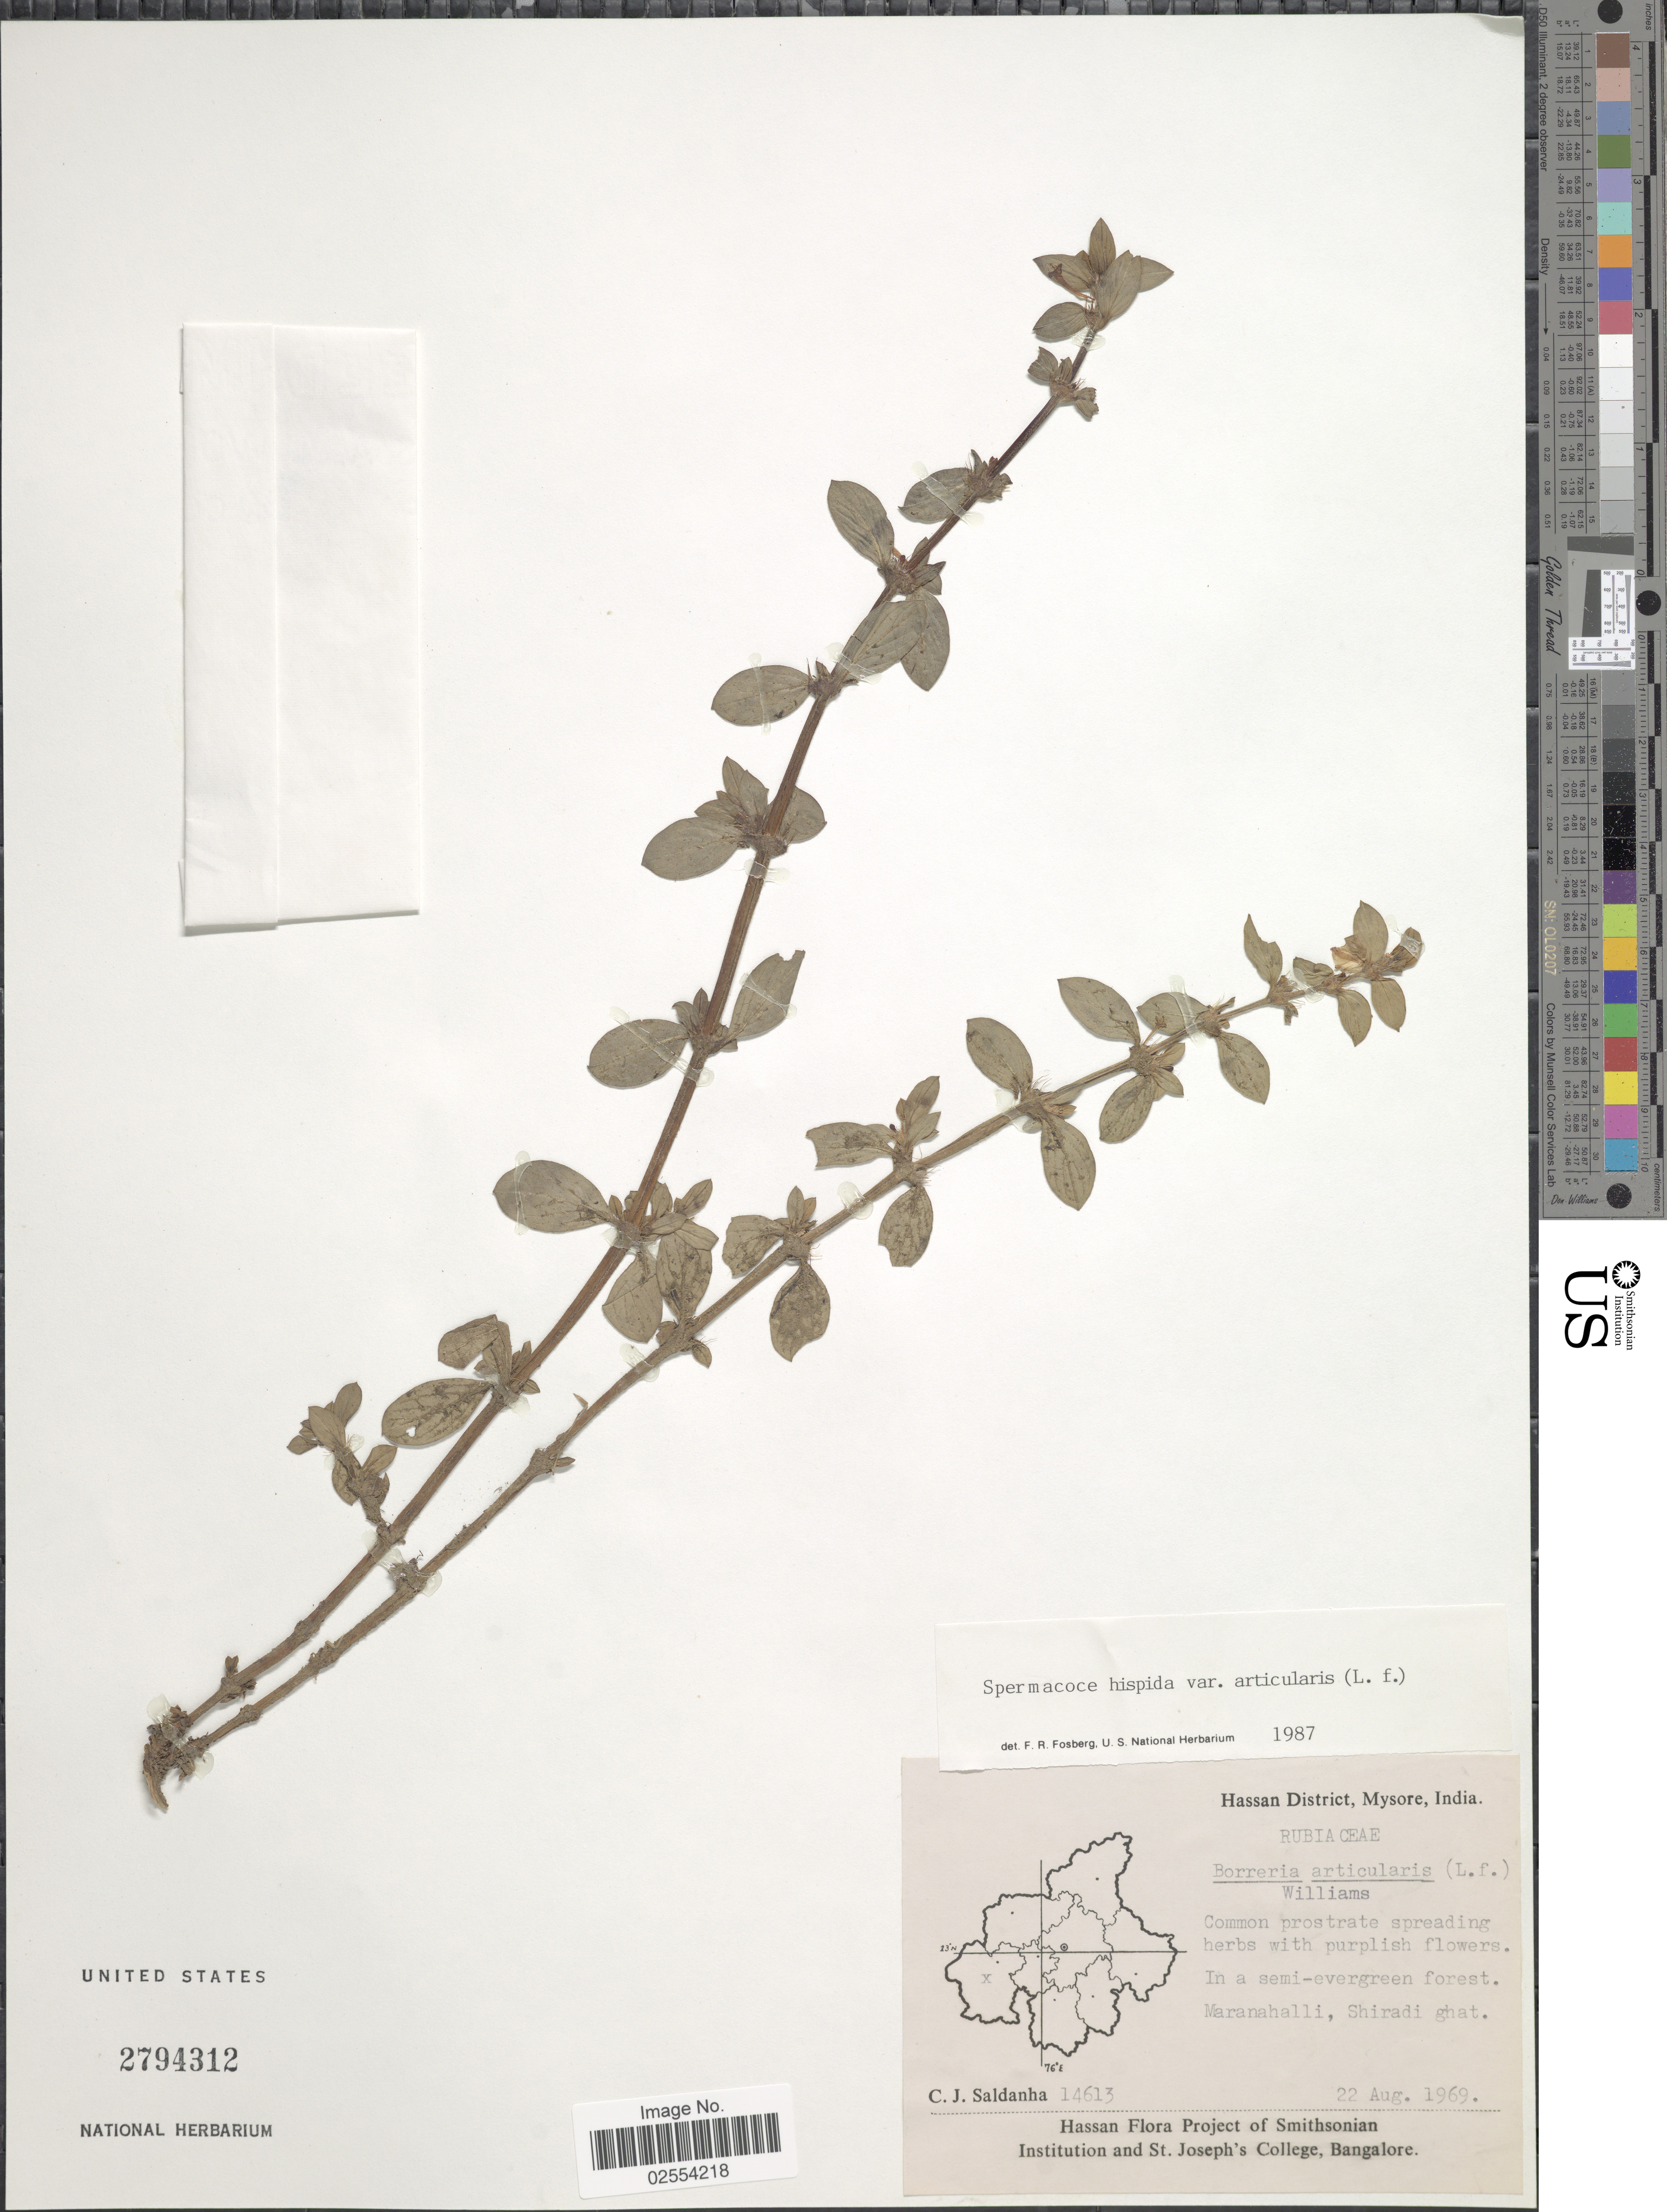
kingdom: Plantae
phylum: Tracheophyta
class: Magnoliopsida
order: Gentianales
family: Rubiaceae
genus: Spermacoce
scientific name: Spermacoce articularis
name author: L. f.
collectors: C. J. Saldanha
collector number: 14613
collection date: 1969-08-22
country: India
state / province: Karnataka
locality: Hassan District, Mysore, In a semi-evergreen forest. Maranahalli, Shiradi ghat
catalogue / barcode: US 2794312